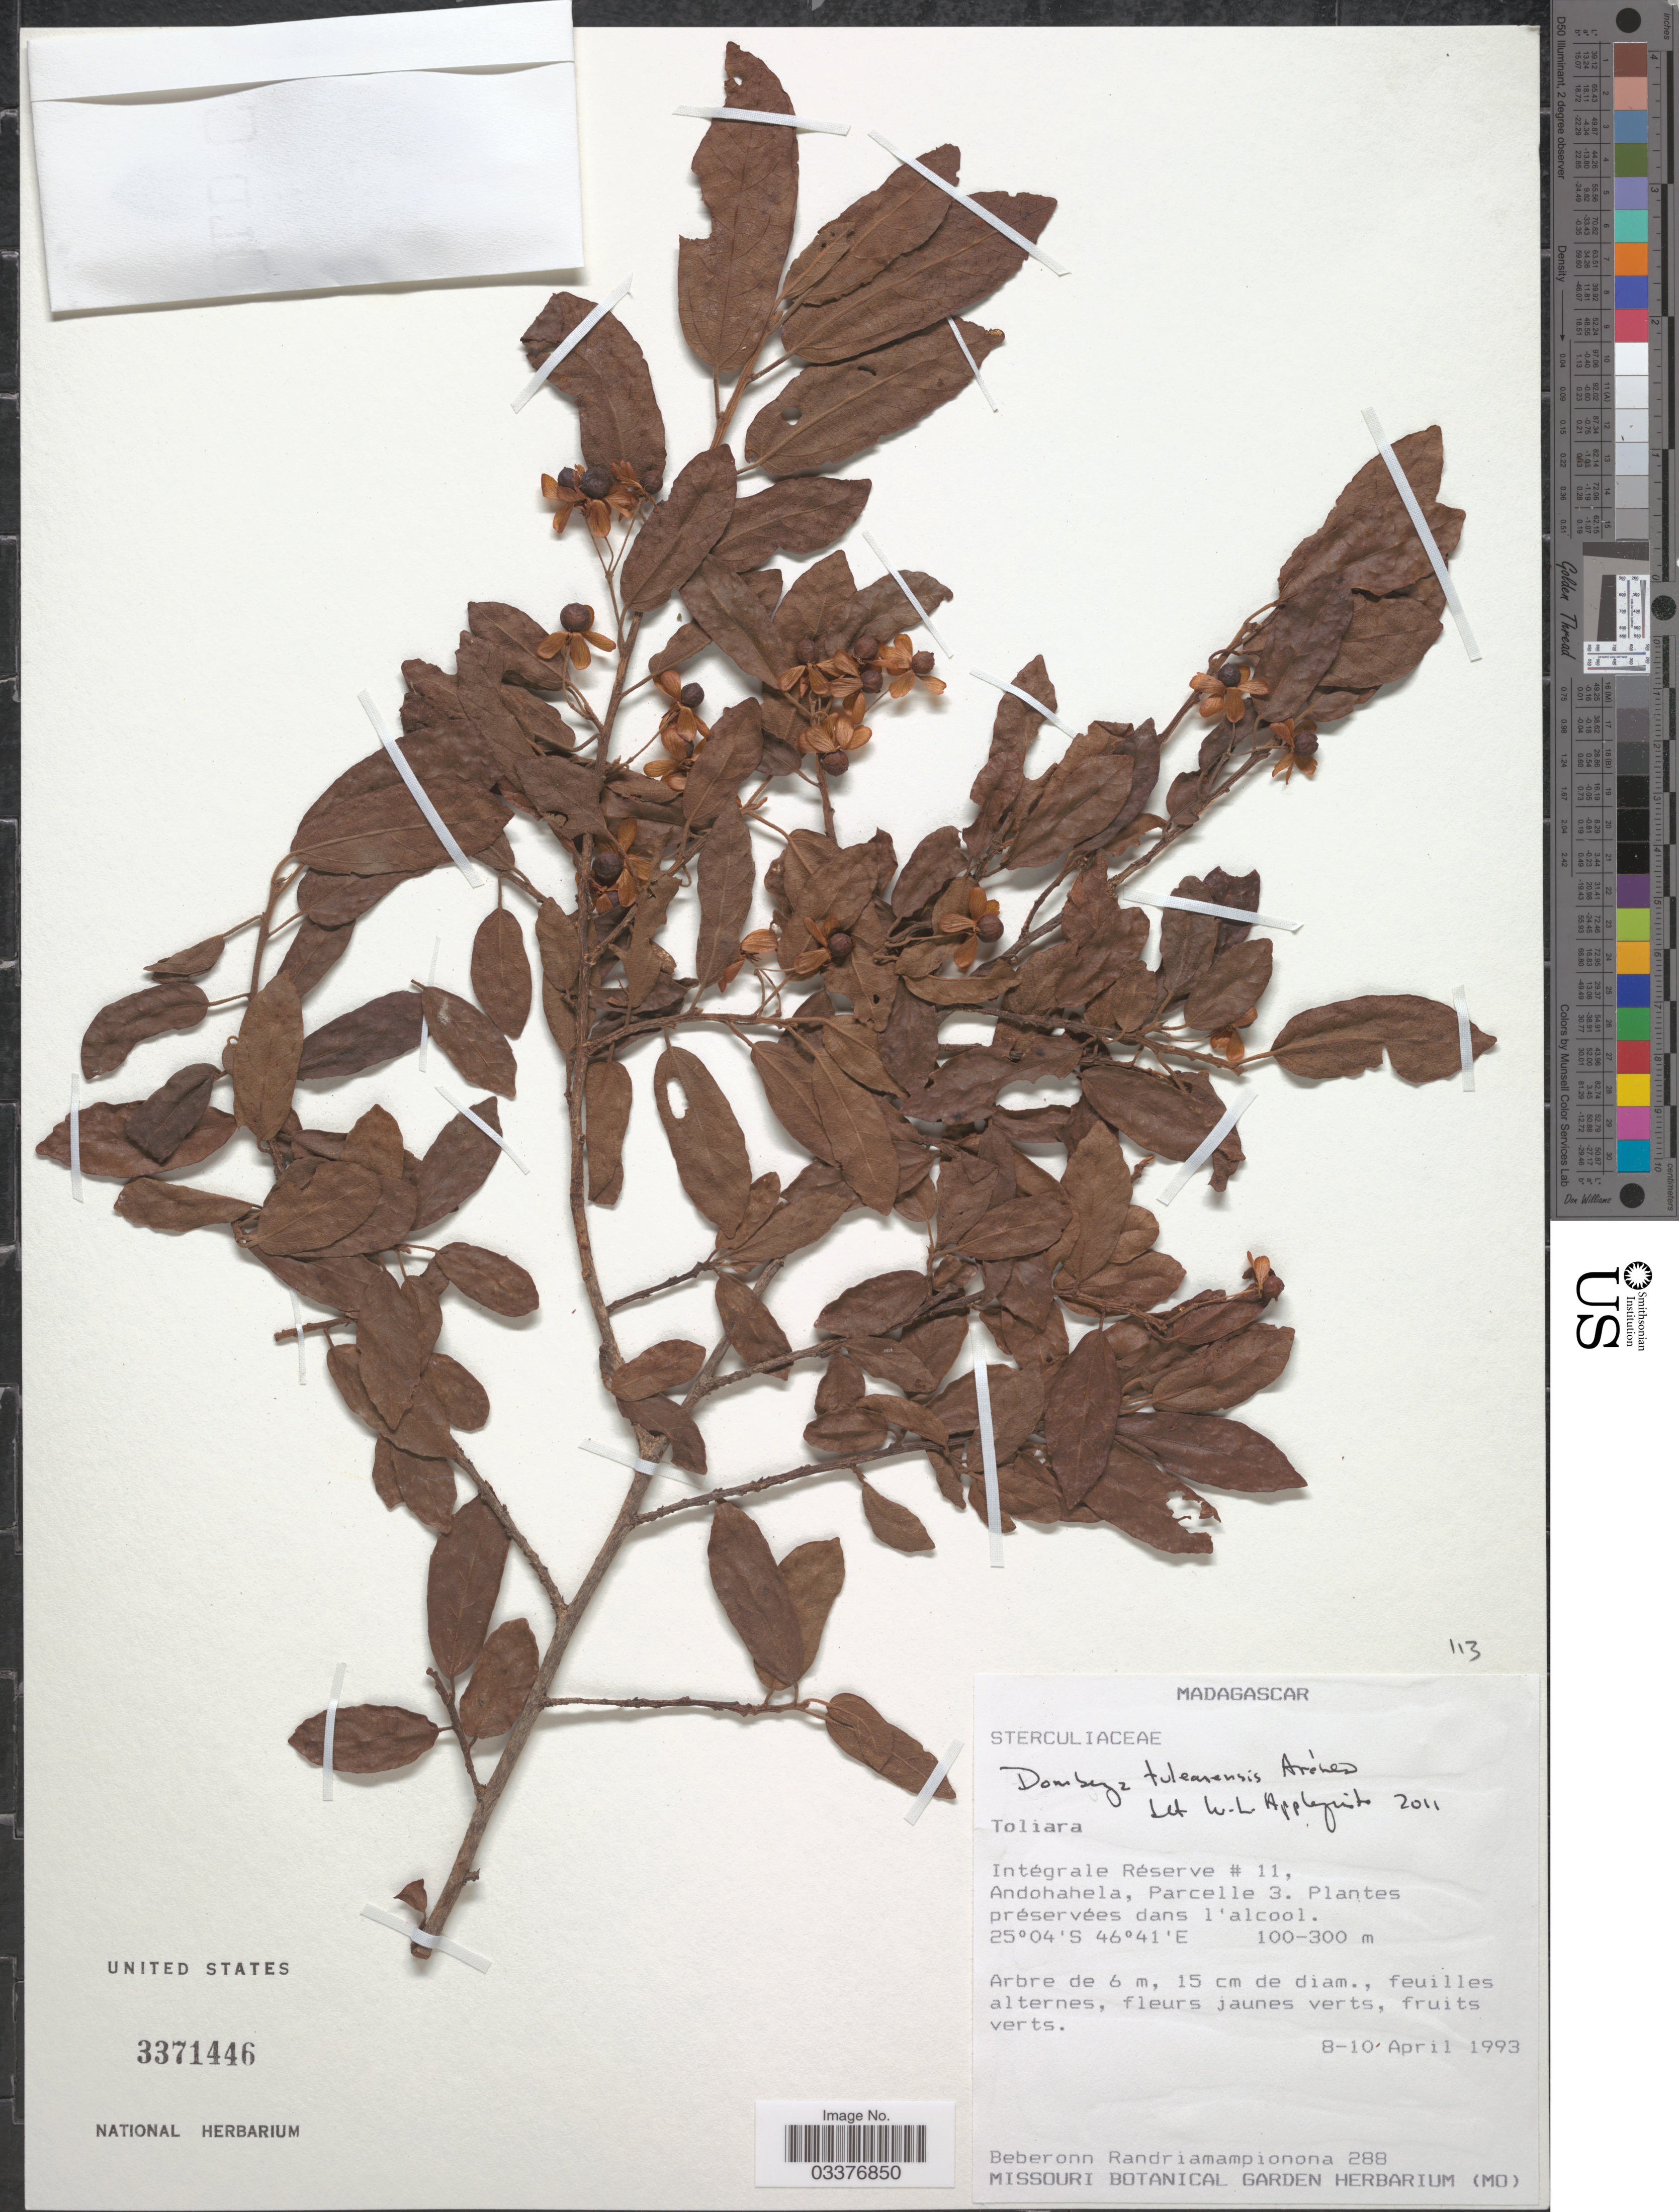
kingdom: Plantae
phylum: Tracheophyta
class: Magnoliopsida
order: Malvales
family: Malvaceae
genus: Dombeya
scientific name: Dombeya tulearensis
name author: Arènes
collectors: B. Randriamampionona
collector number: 288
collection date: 1993-04-08/1993-04-10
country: Madagascar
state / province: Anosy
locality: Réserve Intégrale # 11, Andohahela, Parcelle 3.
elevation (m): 100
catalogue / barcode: US 3371446